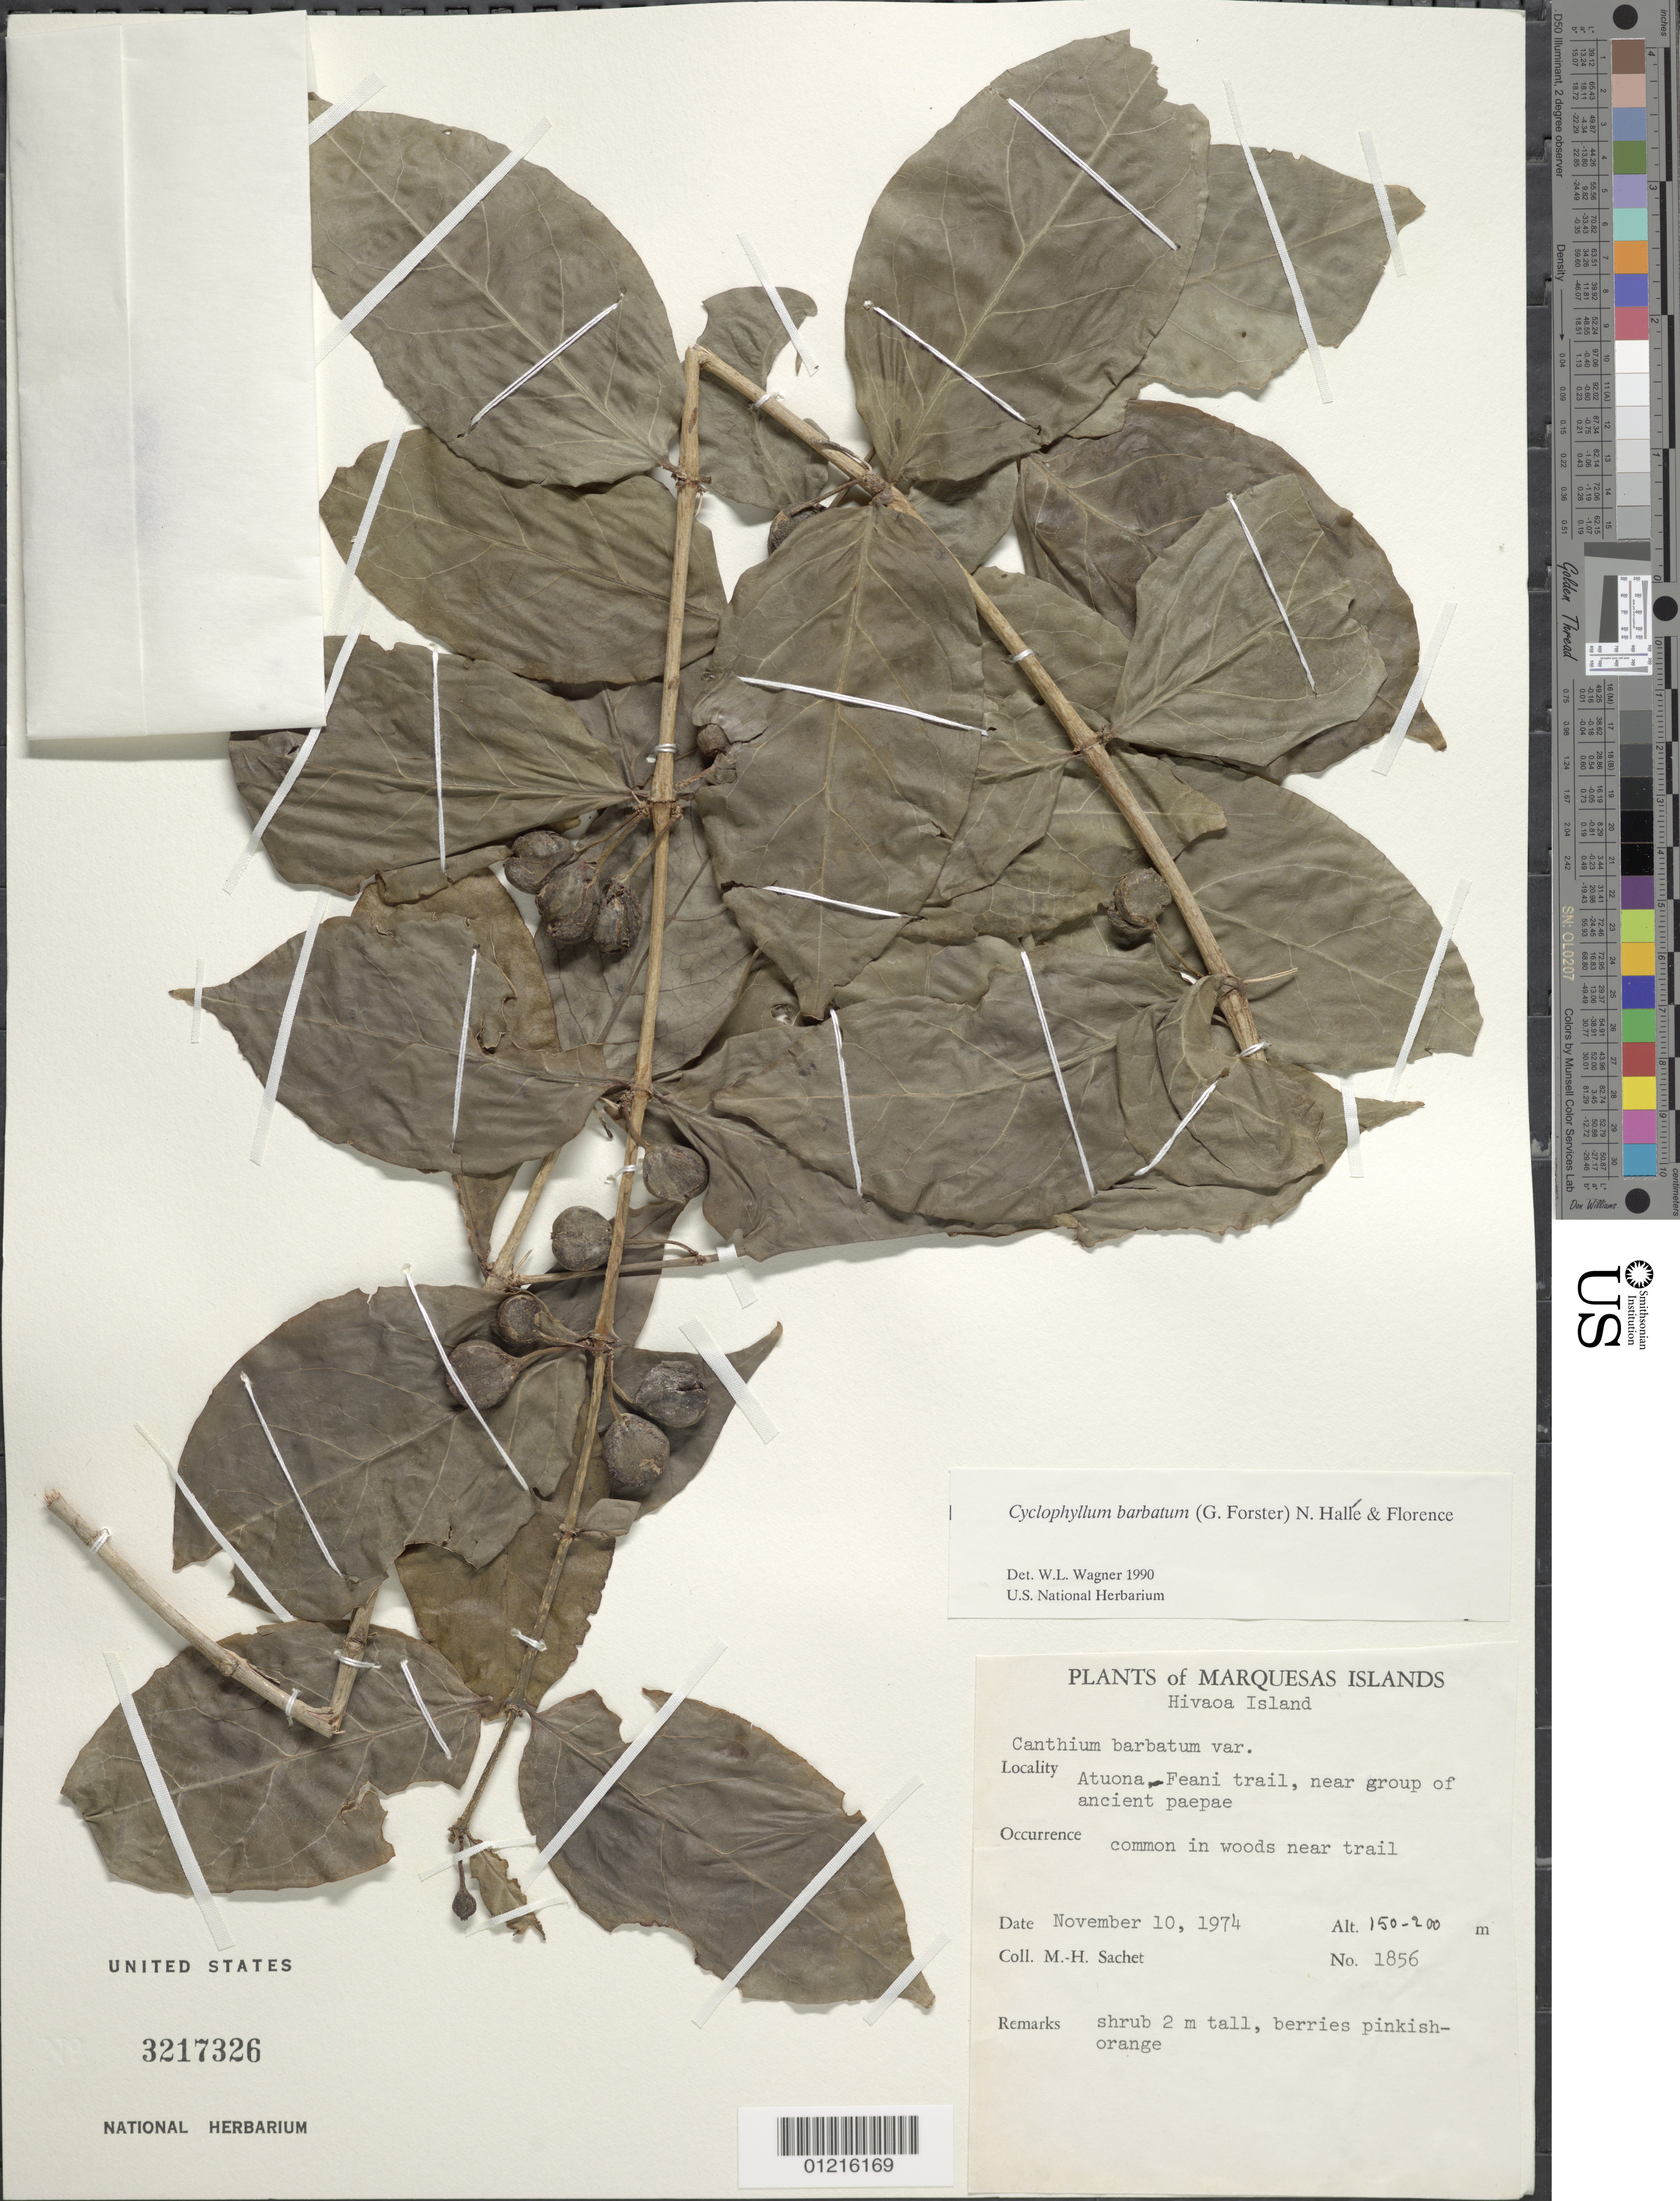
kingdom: Plantae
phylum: Tracheophyta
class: Magnoliopsida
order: Gentianales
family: Rubiaceae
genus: Cyclophyllum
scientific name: Cyclophyllum barbatum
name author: (G. Forst.) N. Hallé & J. Florence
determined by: Wagner, W. L., (BOT), Smithsonian Institution - National Museum of Natural History (UNITED STATES)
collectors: M.-H. Sachet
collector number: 1856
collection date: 1974-11-10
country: French Polynesia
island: Hiva Oa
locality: Atuona-Feani Trail near group of ancient paepae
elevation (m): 150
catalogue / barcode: US 3217326